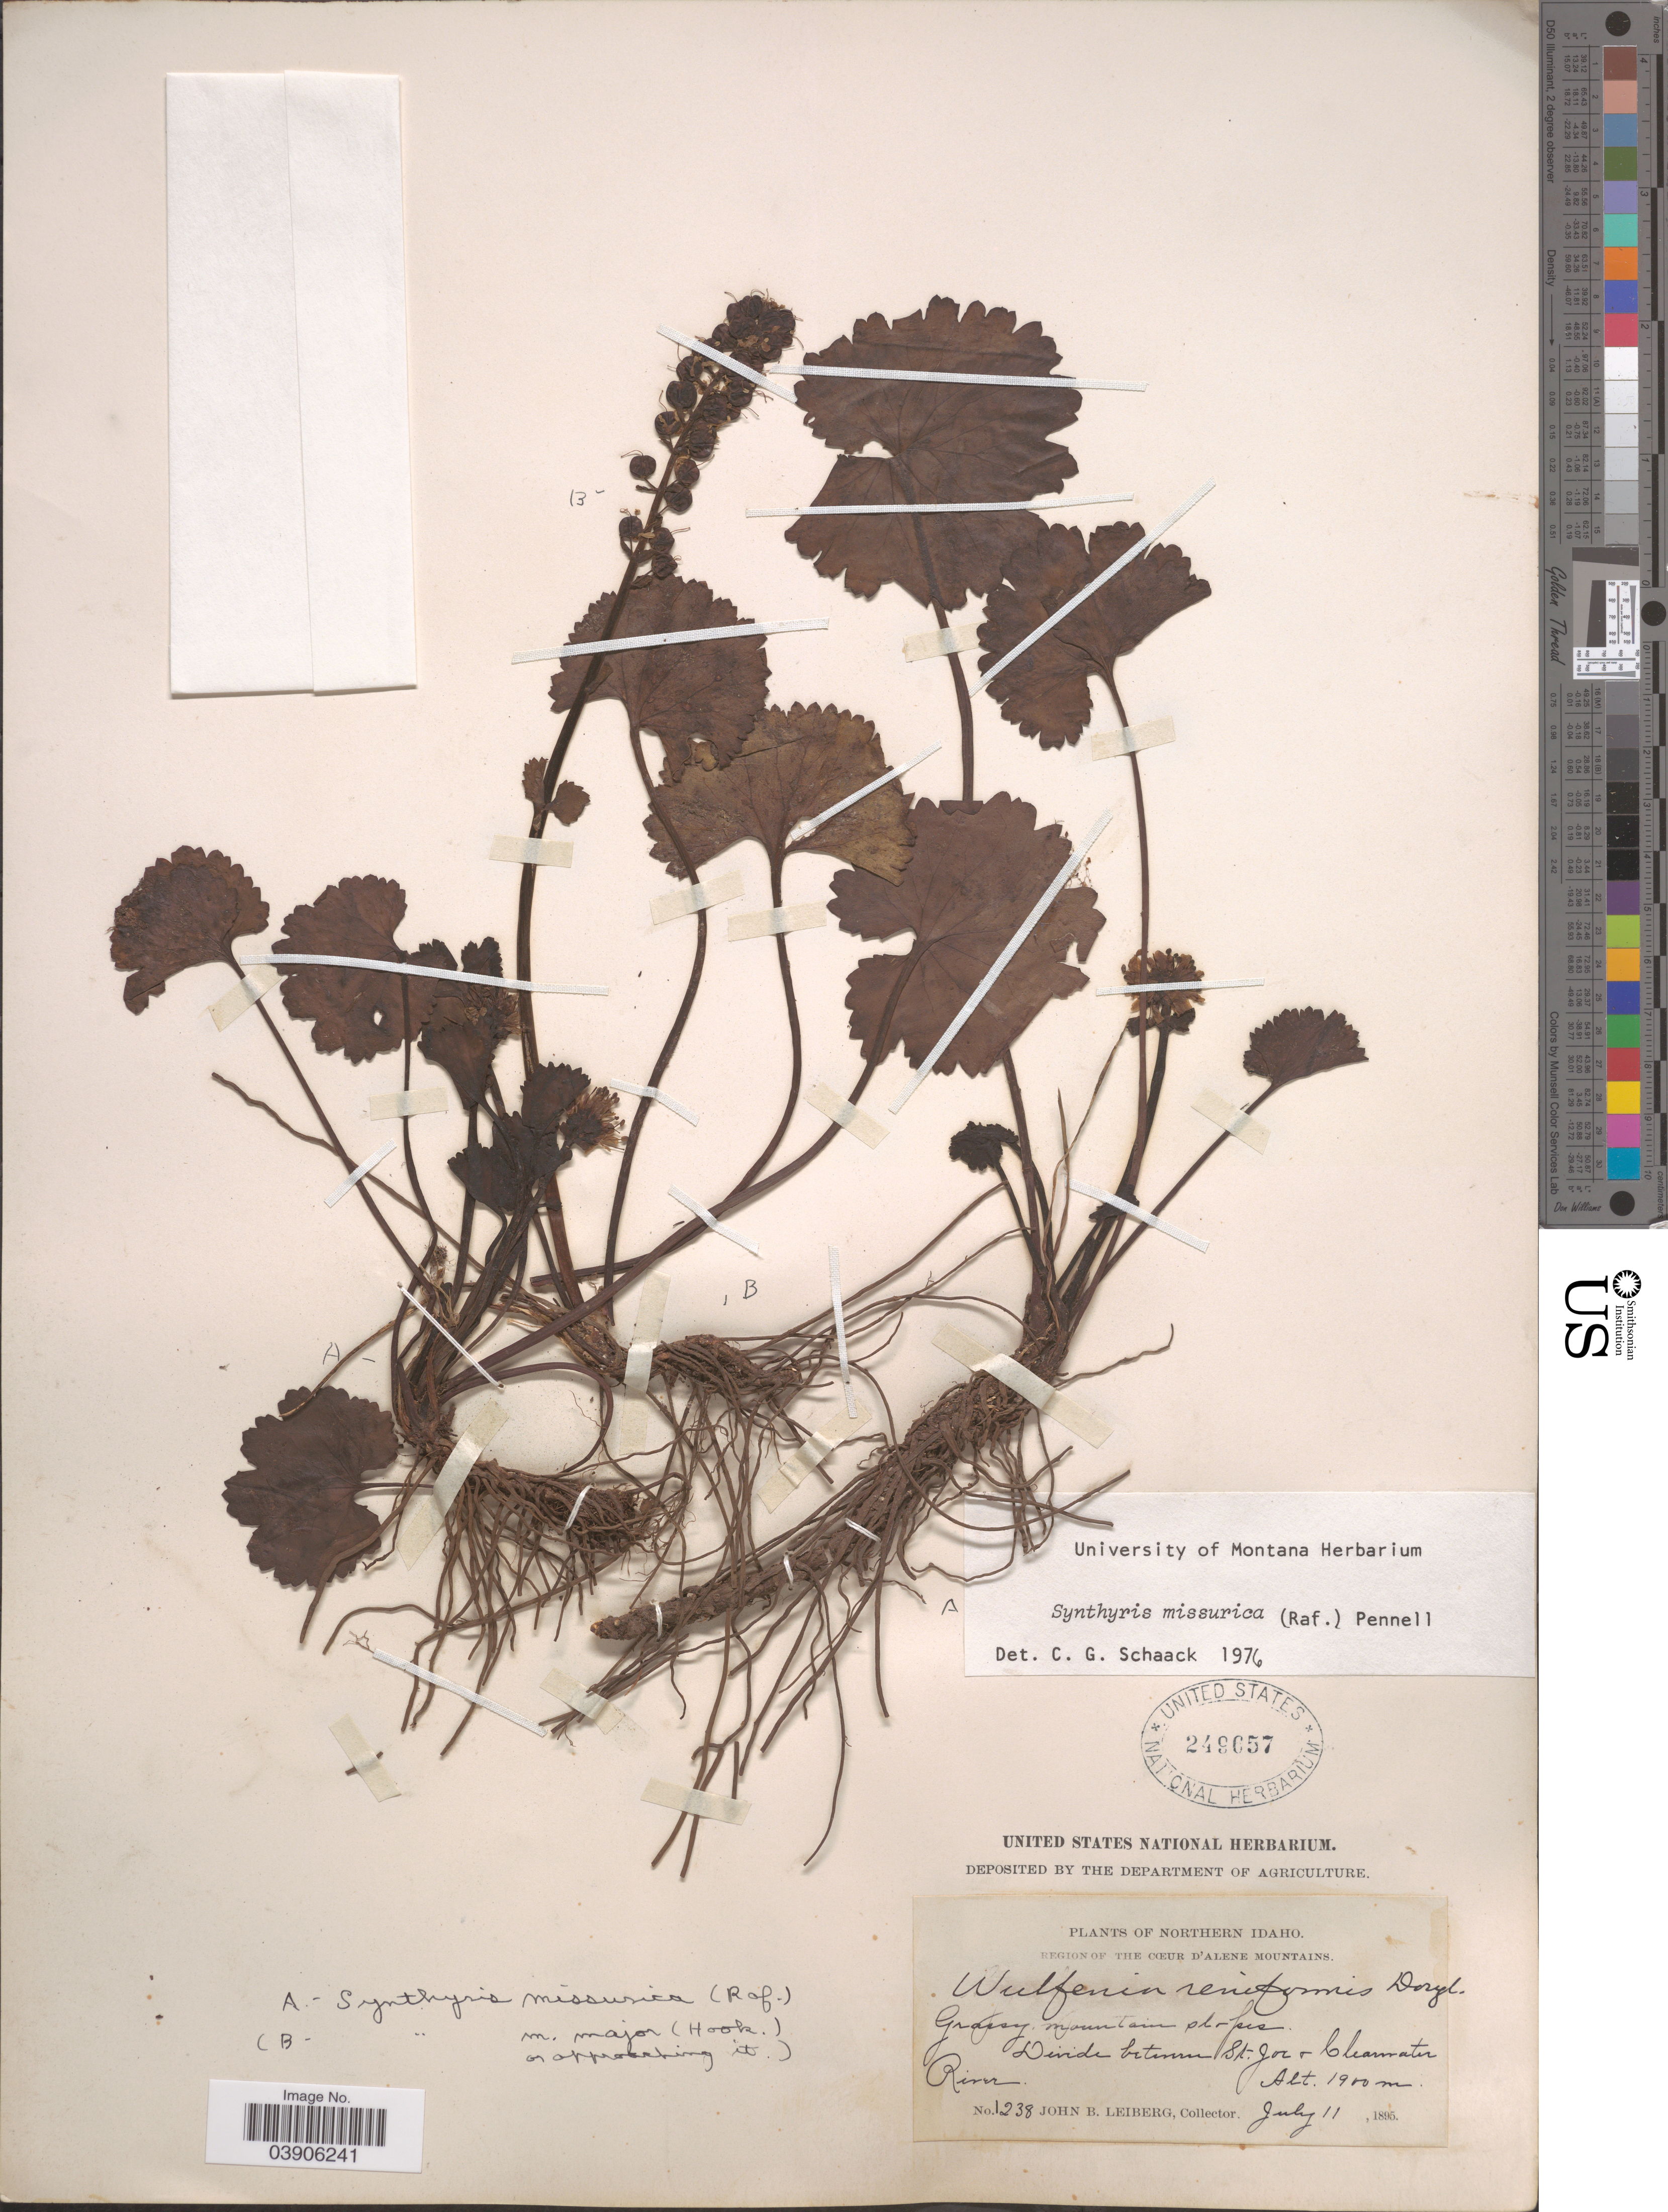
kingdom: Plantae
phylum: Tracheophyta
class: Magnoliopsida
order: Lamiales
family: Plantaginaceae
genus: Synthyris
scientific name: Synthyris missurica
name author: (Raf.) Pennell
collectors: J. B. Leiberg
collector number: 1238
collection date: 1895-07-11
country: United States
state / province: Idaho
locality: Northern Idaho. Region of the Cœur D'Alene Mountains. Divide between St. Joe & Clearwater River.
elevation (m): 1900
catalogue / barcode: US 249657